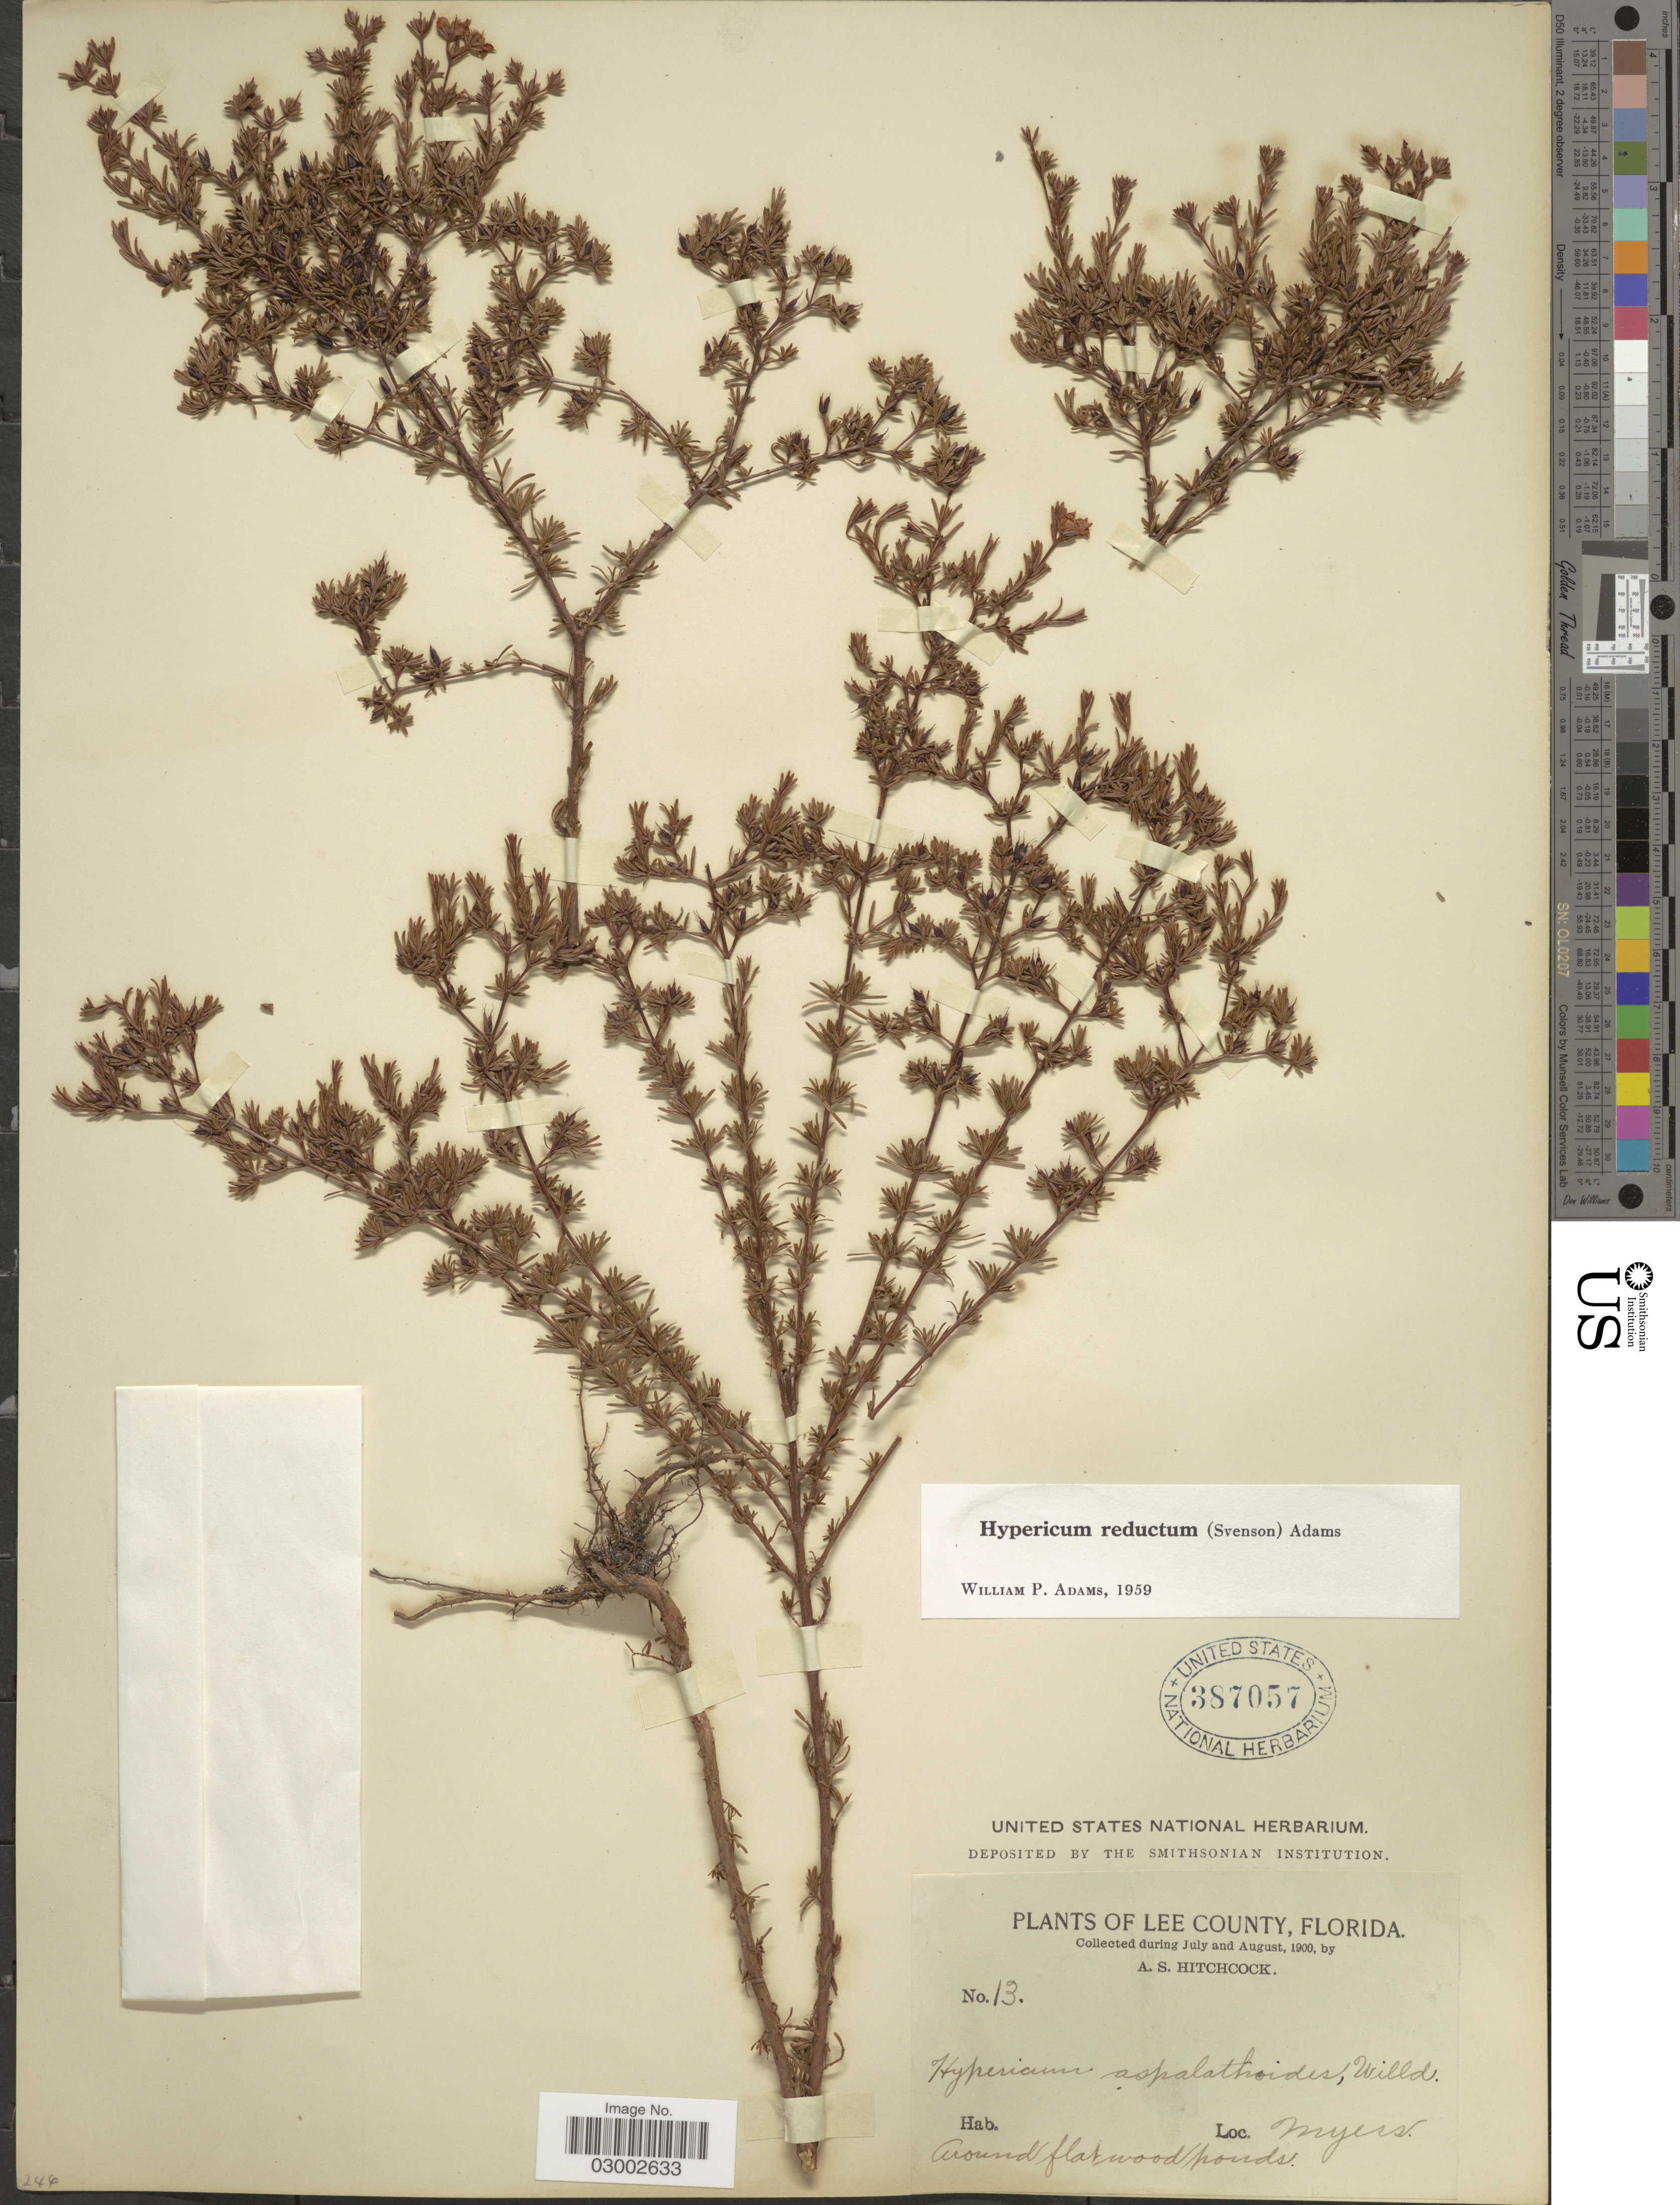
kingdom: Plantae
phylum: Tracheophyta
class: Magnoliopsida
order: Malpighiales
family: Hypericaceae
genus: Hypericum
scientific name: Hypericum brachyphyllum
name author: (Spach) Steud.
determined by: Strong, Mark T., (BOT), Smithsonian Institution - National Museum of Natural History (UNITED STATES)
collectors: A. S. Hitchcock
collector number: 13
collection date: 1900-07/1900-08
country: United States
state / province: Florida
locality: Lee County. Myers.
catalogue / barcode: US 387057